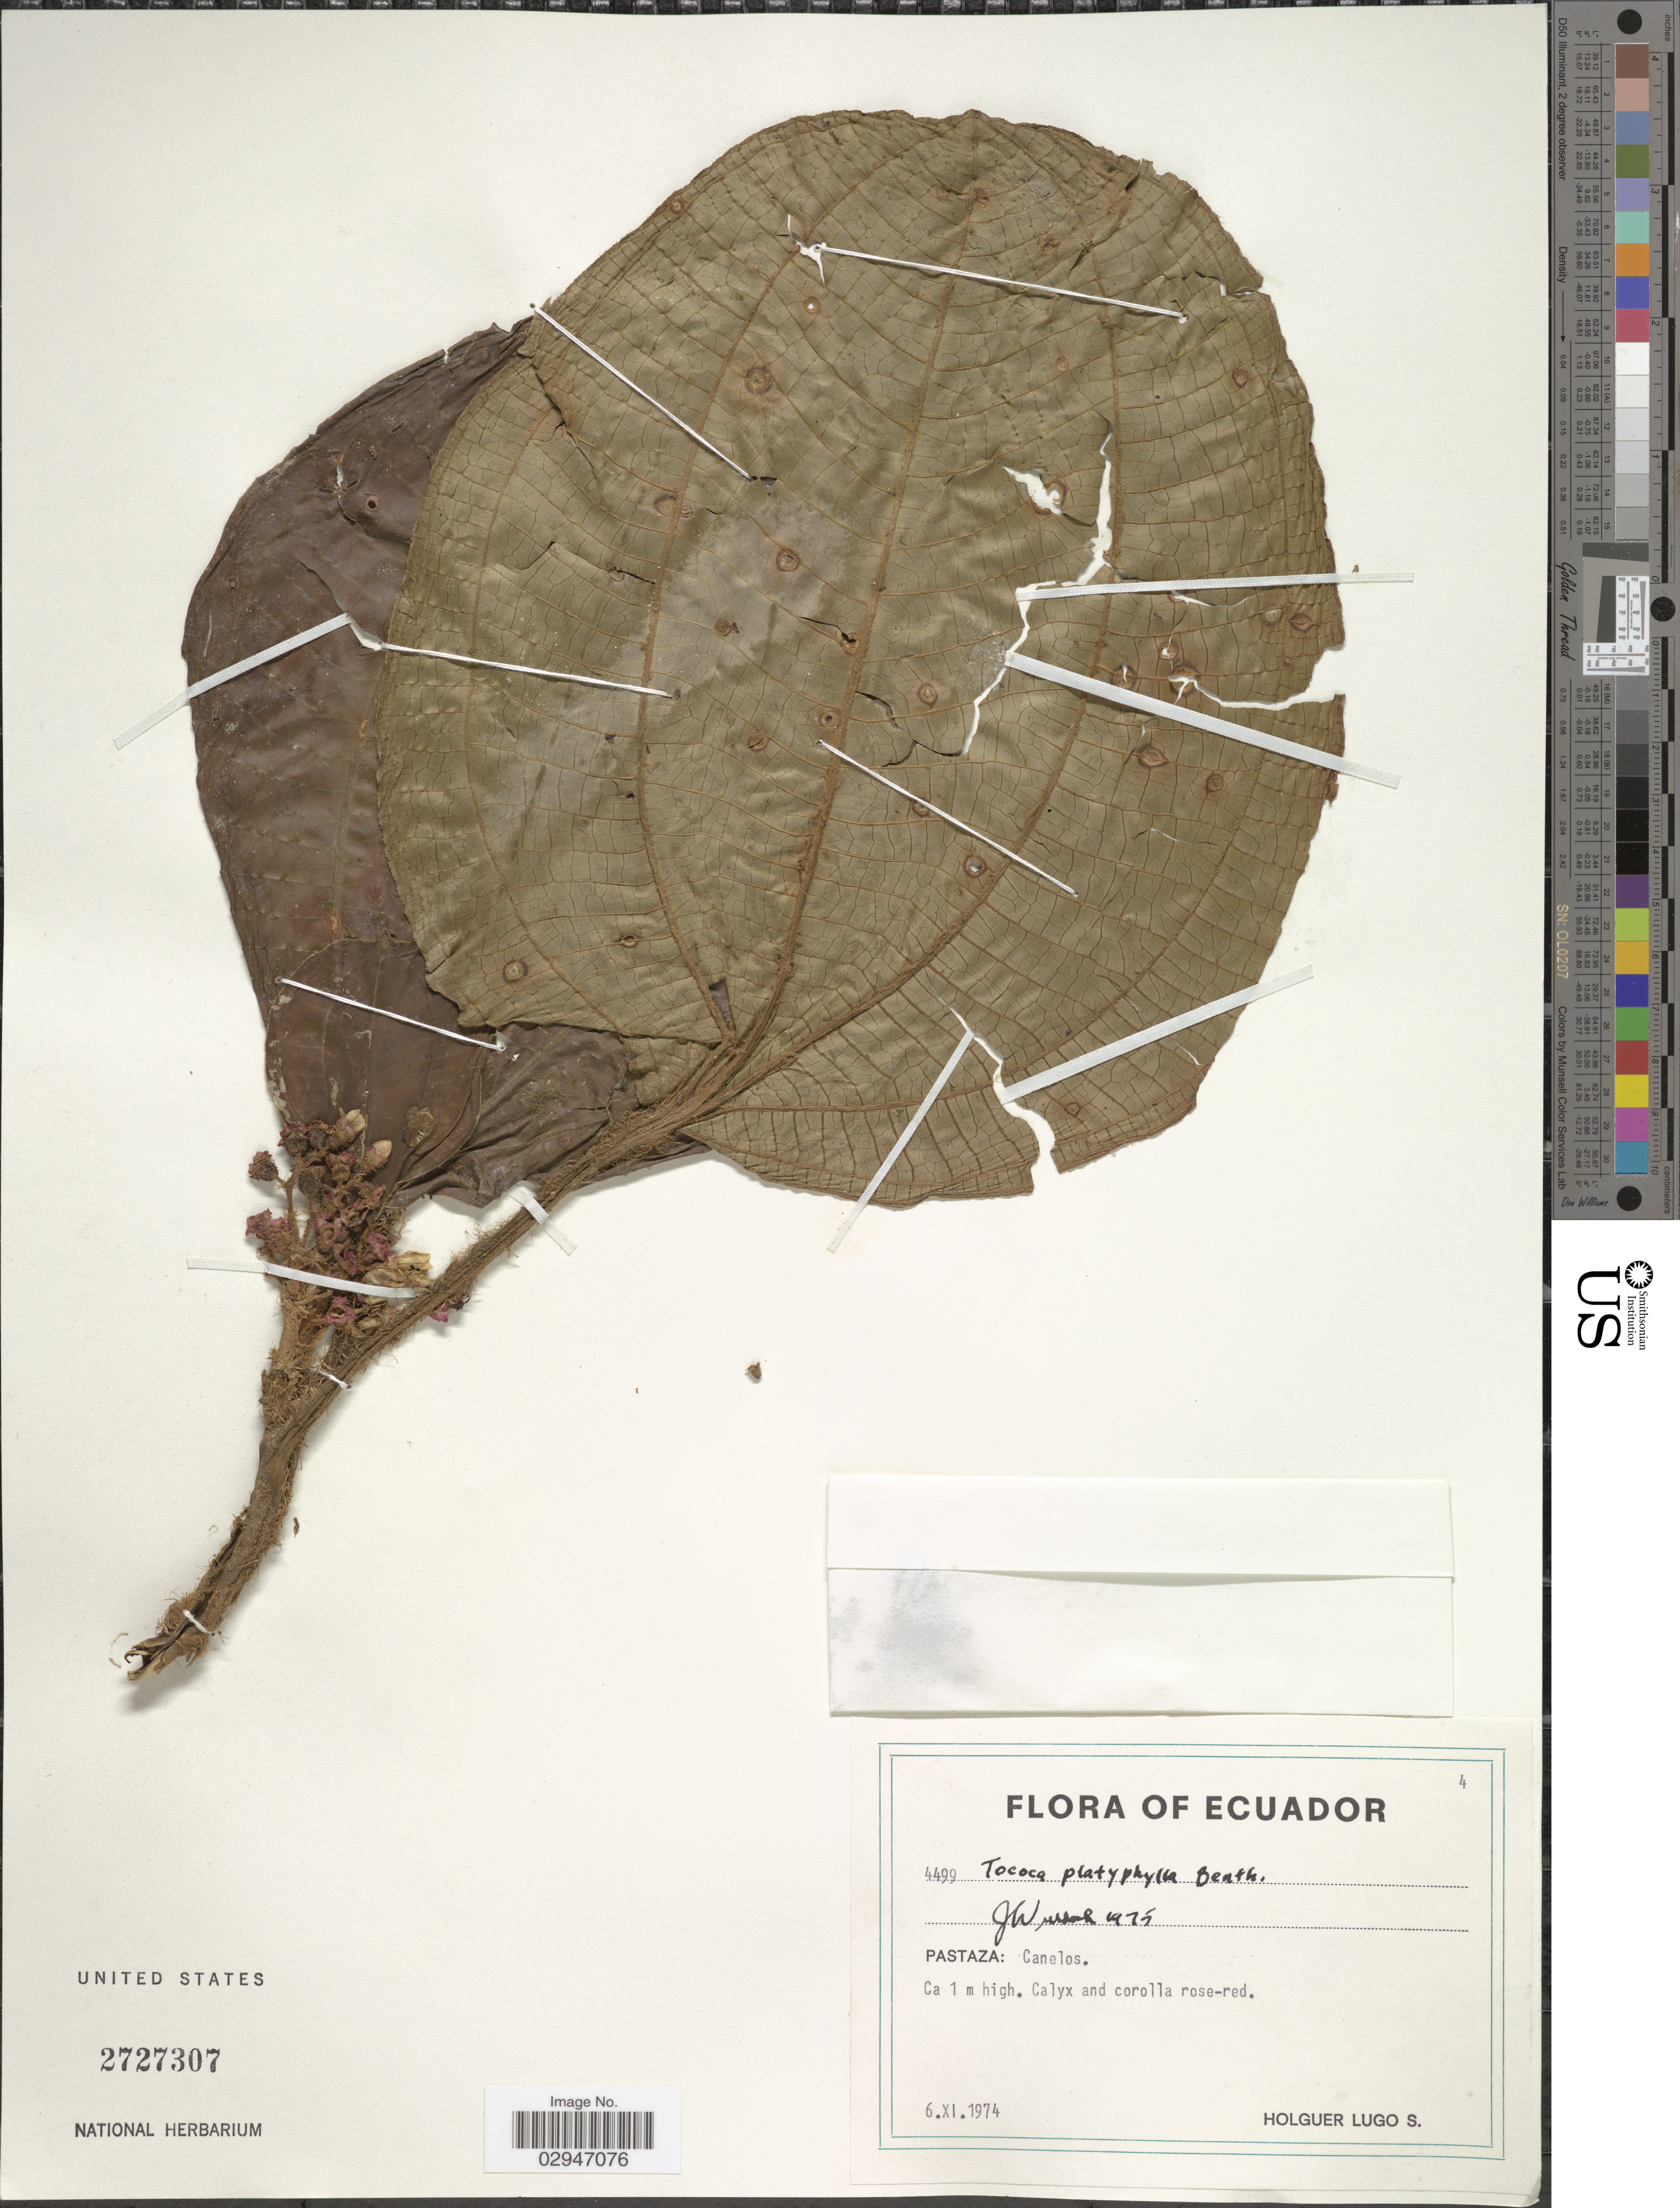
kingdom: Plantae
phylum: Tracheophyta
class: Magnoliopsida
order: Myrtales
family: Melastomataceae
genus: Tococa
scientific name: Tococa platyphylla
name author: Benth.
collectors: H. Lugo S.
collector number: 4499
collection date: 1974-11-06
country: Ecuador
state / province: Pastaza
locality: Canelos.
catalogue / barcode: US 2727307